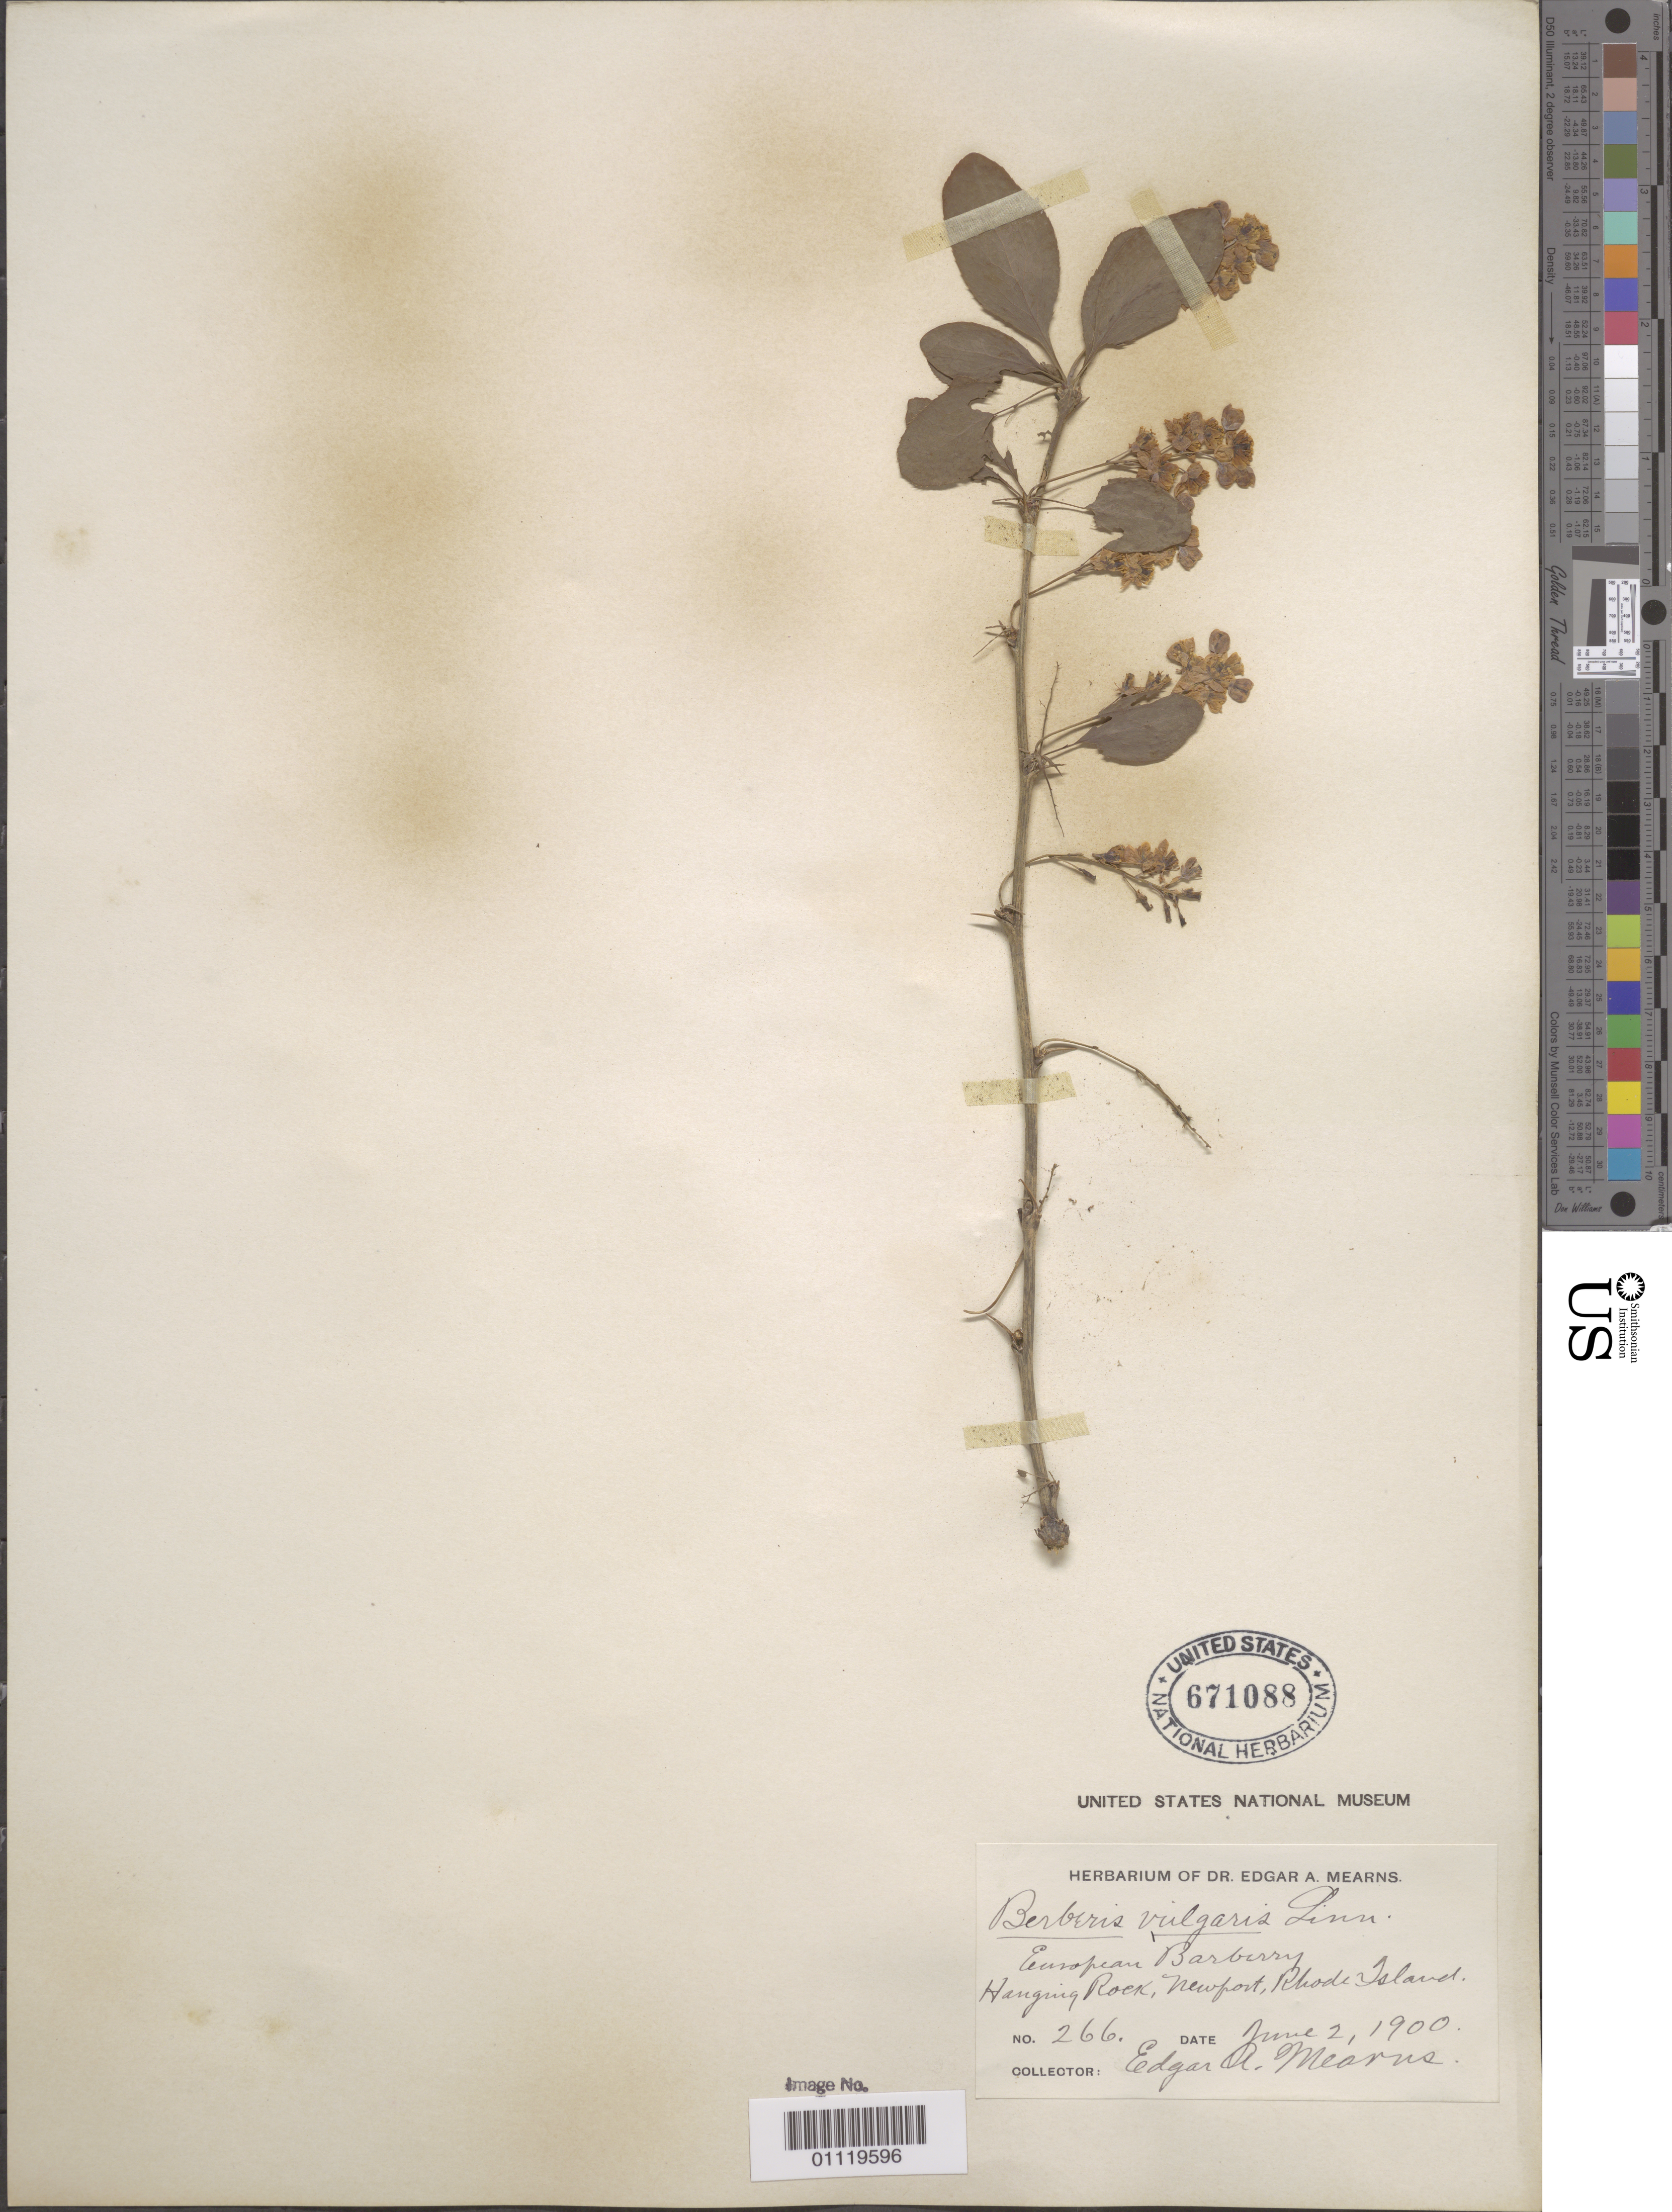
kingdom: Plantae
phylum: Tracheophyta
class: Magnoliopsida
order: Ranunculales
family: Berberidaceae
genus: Berberis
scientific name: Berberis vulgaris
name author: L.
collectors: E. A. Mearns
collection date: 1900-06-02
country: United States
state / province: Rhode Island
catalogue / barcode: US 671088